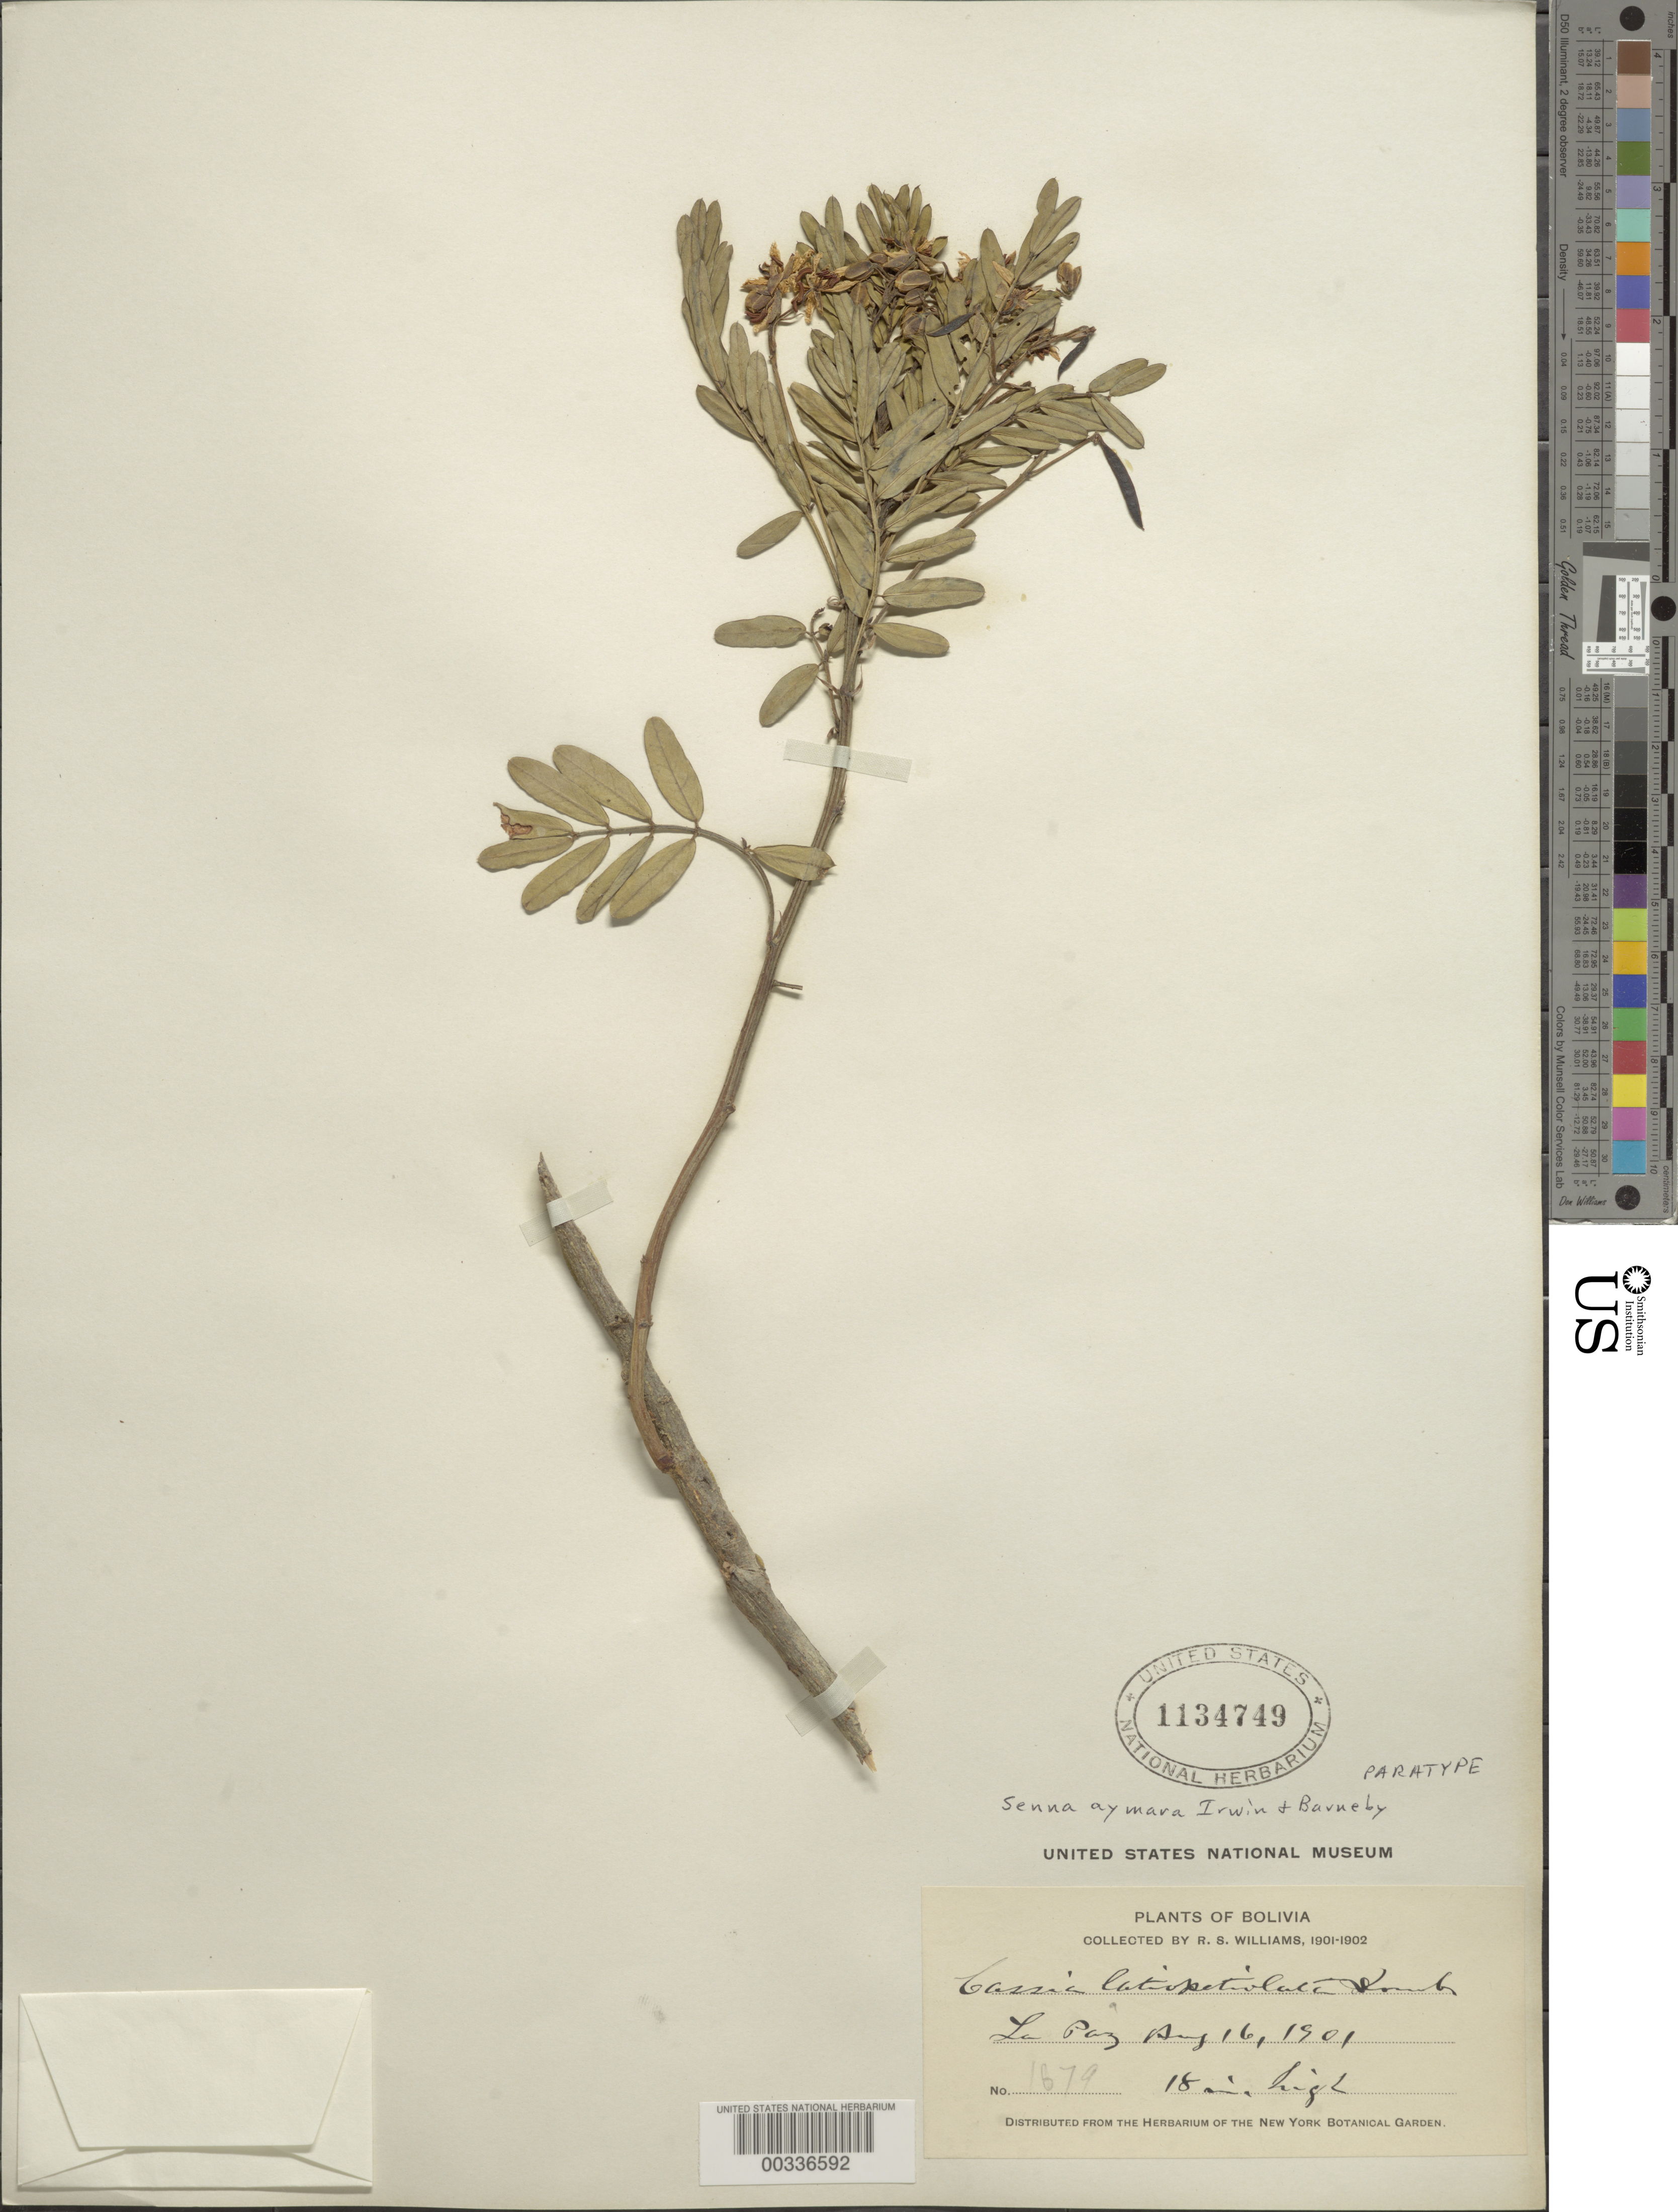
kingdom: Plantae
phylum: Tracheophyta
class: Magnoliopsida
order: Fabales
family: Fabaceae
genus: Senna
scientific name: Senna aymara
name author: H.S. Irwin & Barneby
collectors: R. S. Williams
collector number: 1679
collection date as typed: Aug. 16, 1901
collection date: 1901-08-16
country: Bolivia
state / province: La Paz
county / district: Murillo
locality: La Paz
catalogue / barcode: US 1134749